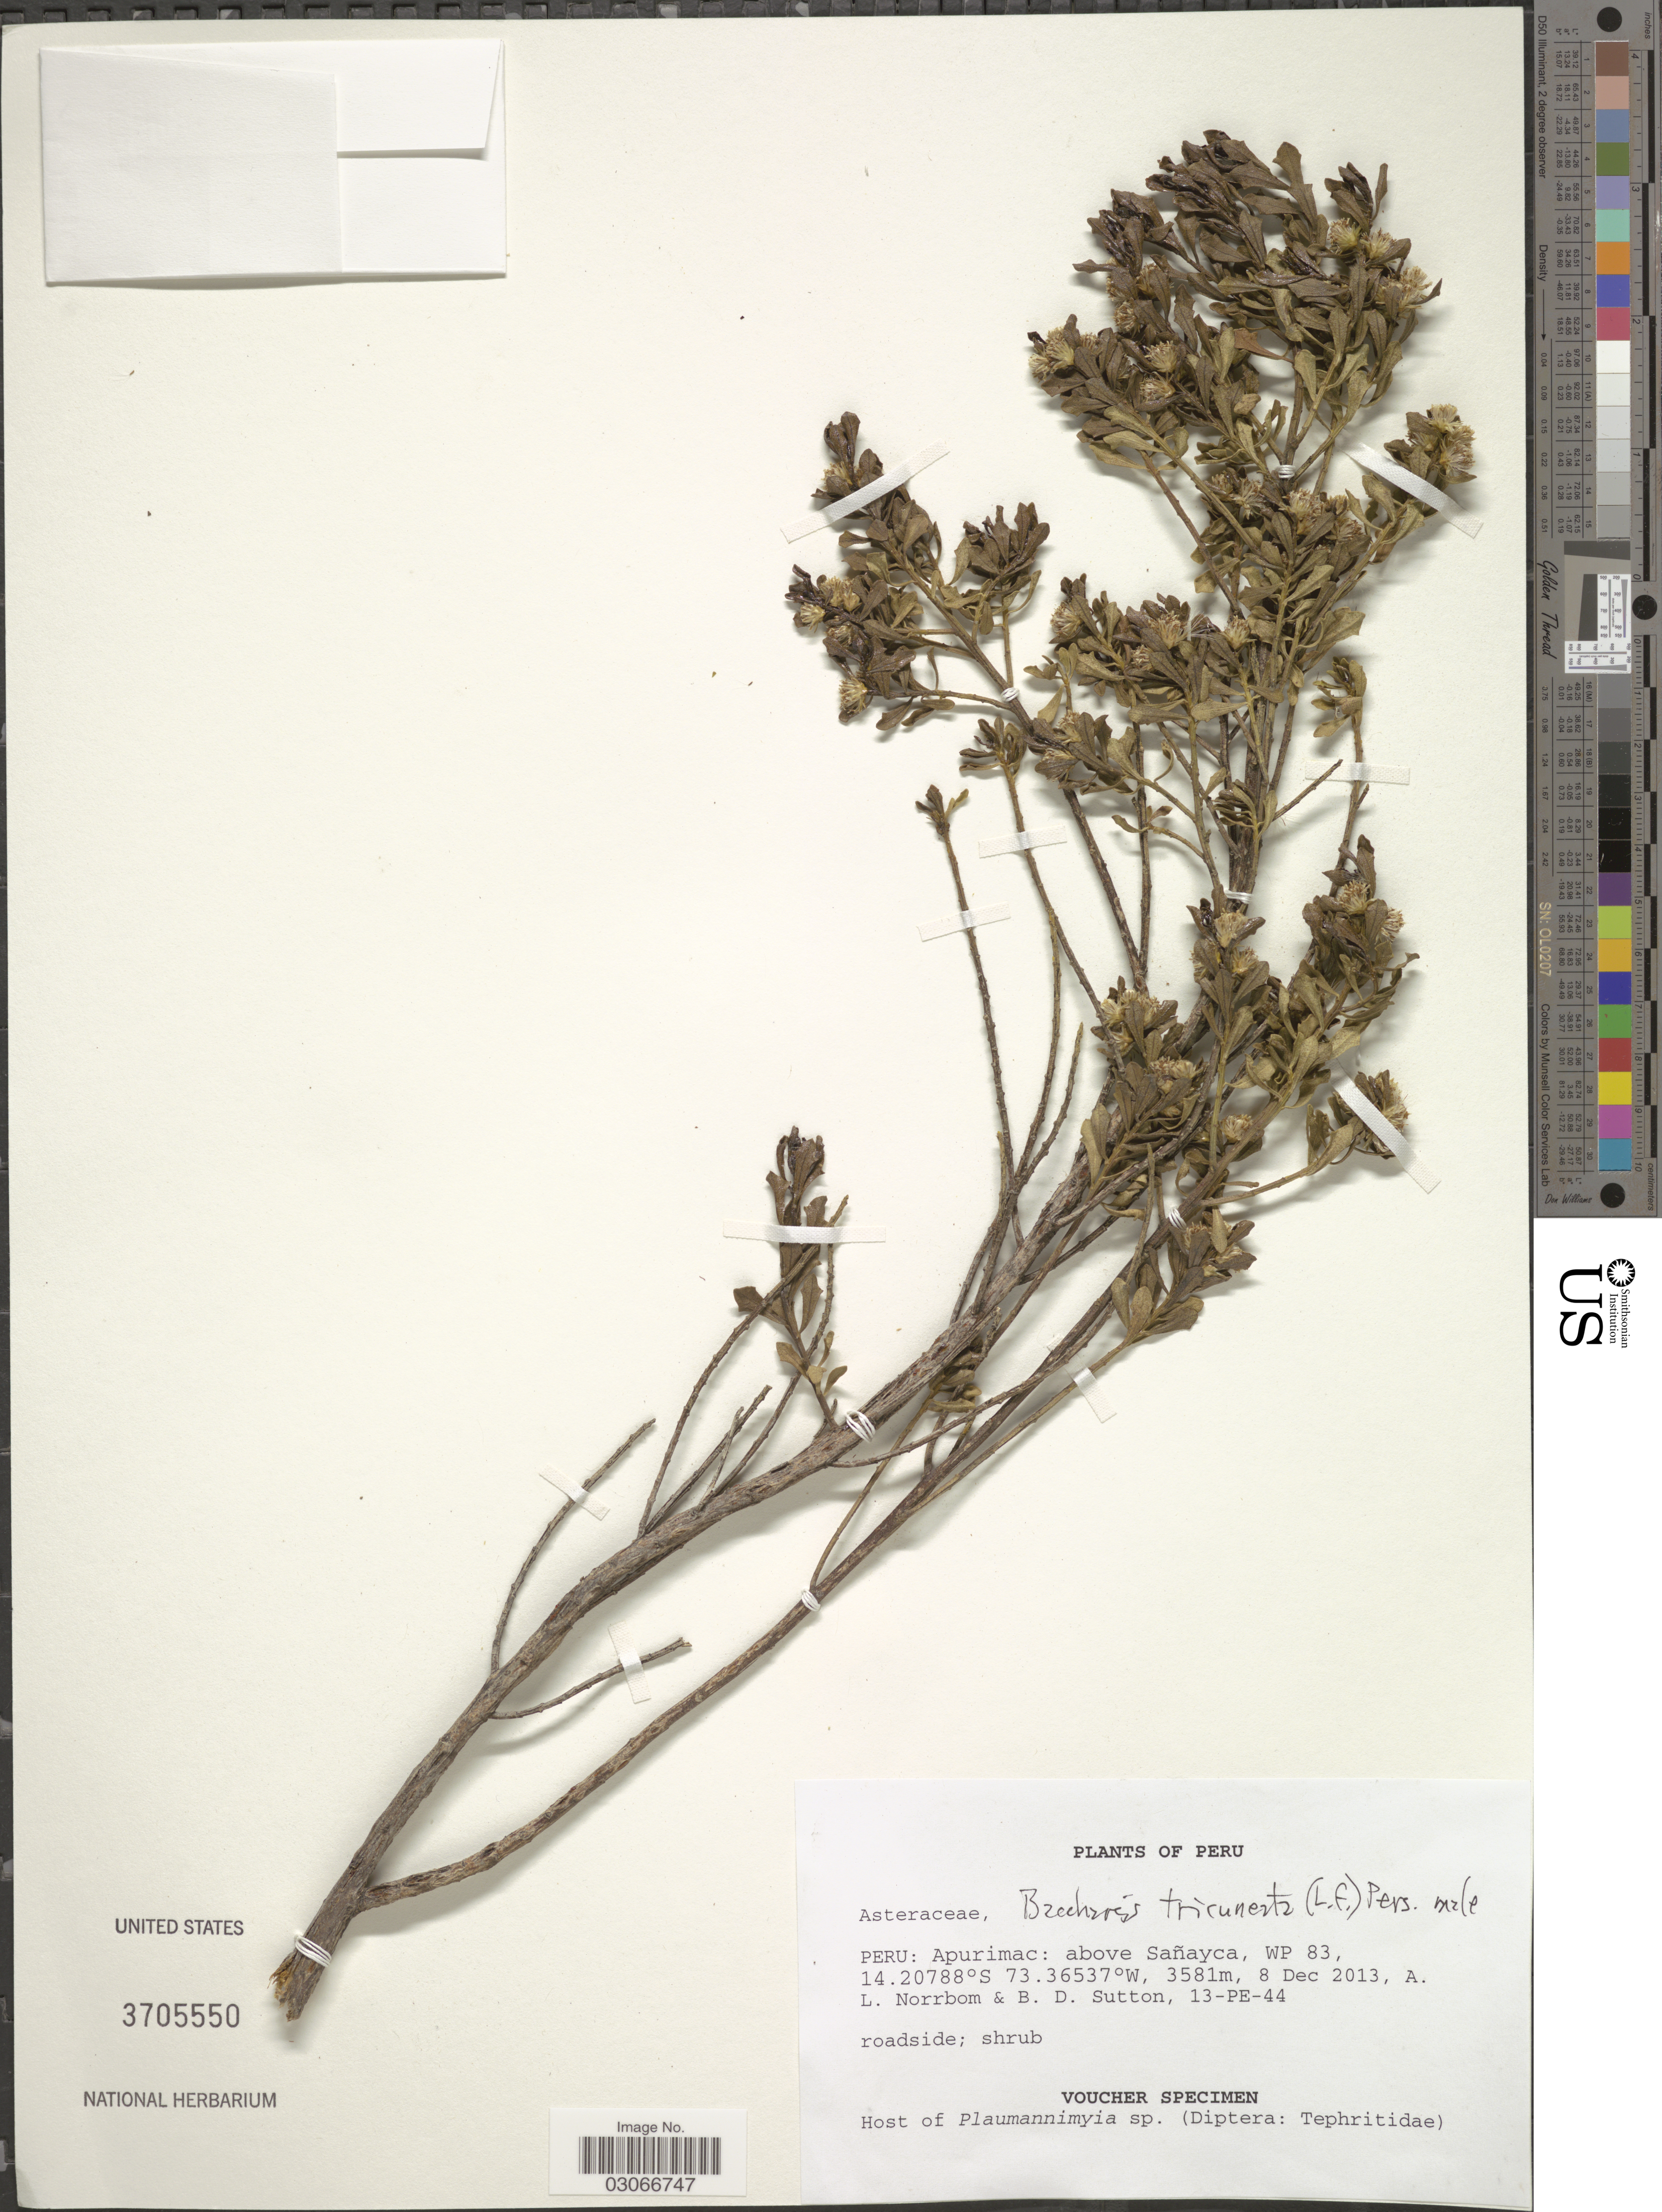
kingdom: Plantae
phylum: Tracheophyta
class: Magnoliopsida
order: Asterales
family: Asteraceae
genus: Baccharis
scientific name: Baccharis tricuneata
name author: (L. f.) Pers.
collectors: A. L. Norrbom & B. Sutton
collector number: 13-PE-44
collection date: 2013-12-08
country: Peru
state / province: Apurímac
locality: Above Sañayca, WP 83.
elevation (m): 3581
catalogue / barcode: US 3705550